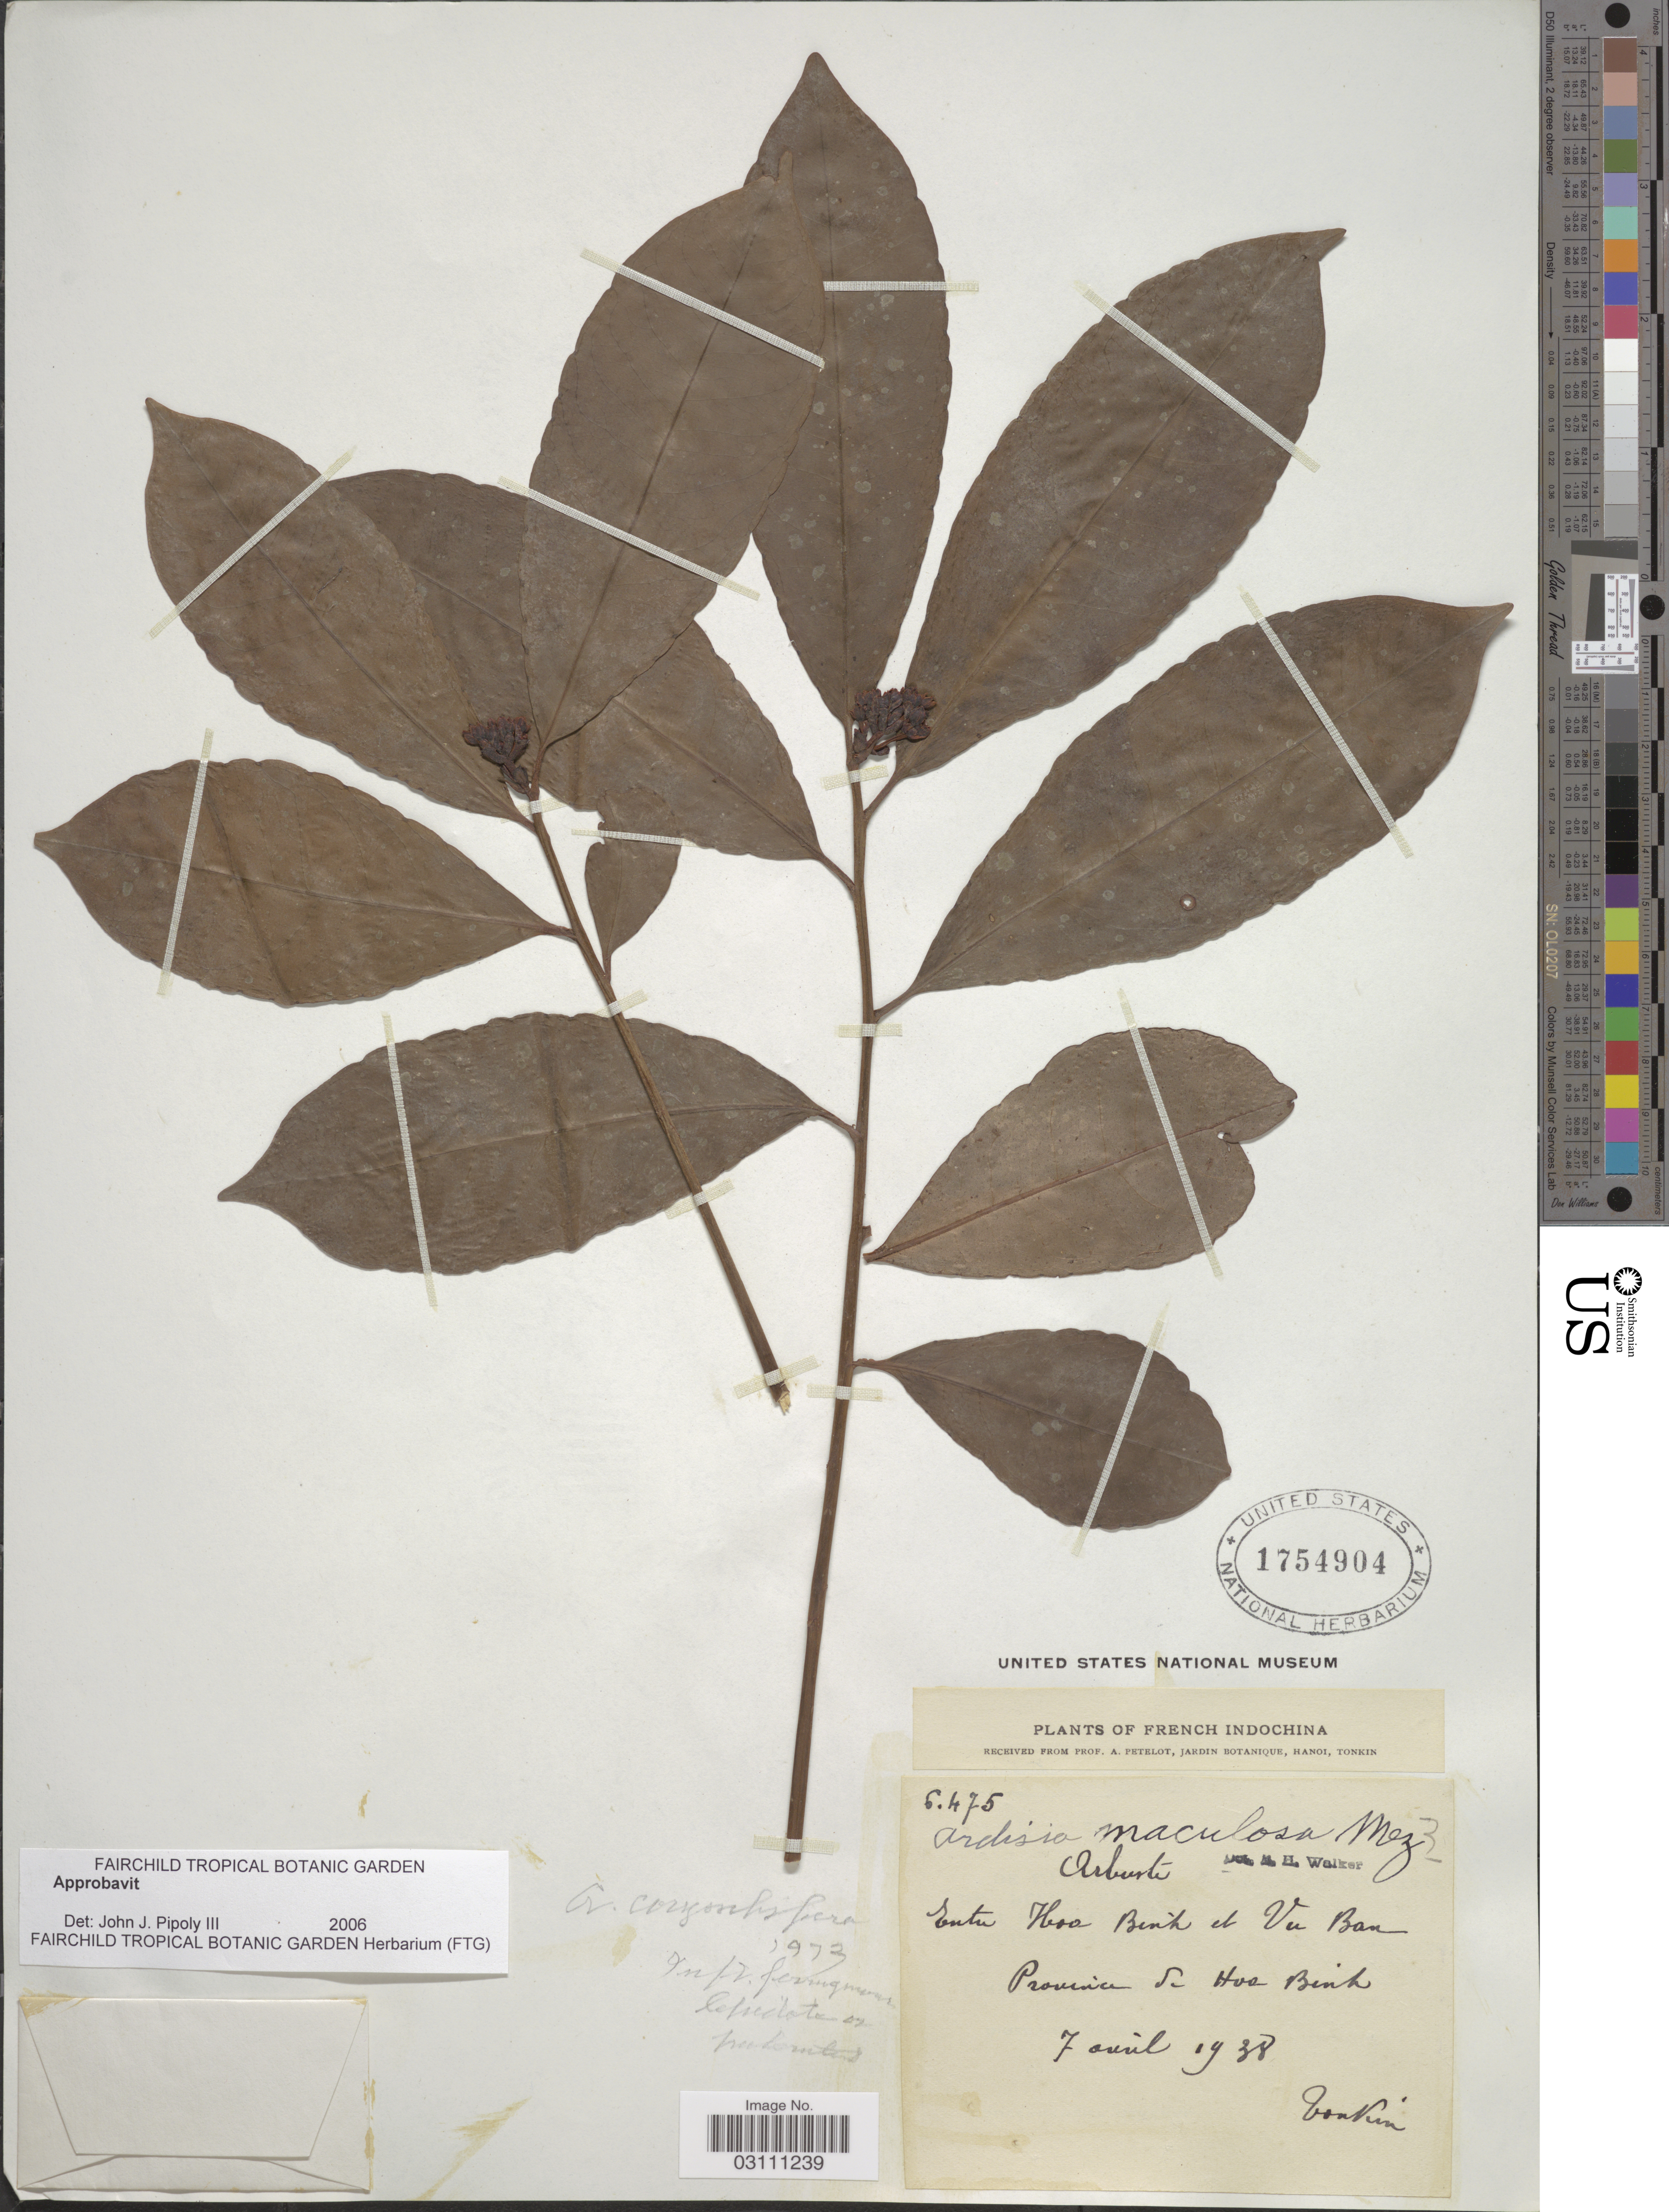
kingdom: Plantae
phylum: Tracheophyta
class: Magnoliopsida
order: Ericales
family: Primulaceae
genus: Ardisia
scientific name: Ardisia corymbifera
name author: Mez in Engl.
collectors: A. Petelot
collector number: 6475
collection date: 1938-04-07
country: Vietnam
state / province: Hoa Binh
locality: French Indochina. Entre Hoa Binh et Vu Ban. Province de Hoa Binh. Tonkin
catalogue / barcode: US 1754904